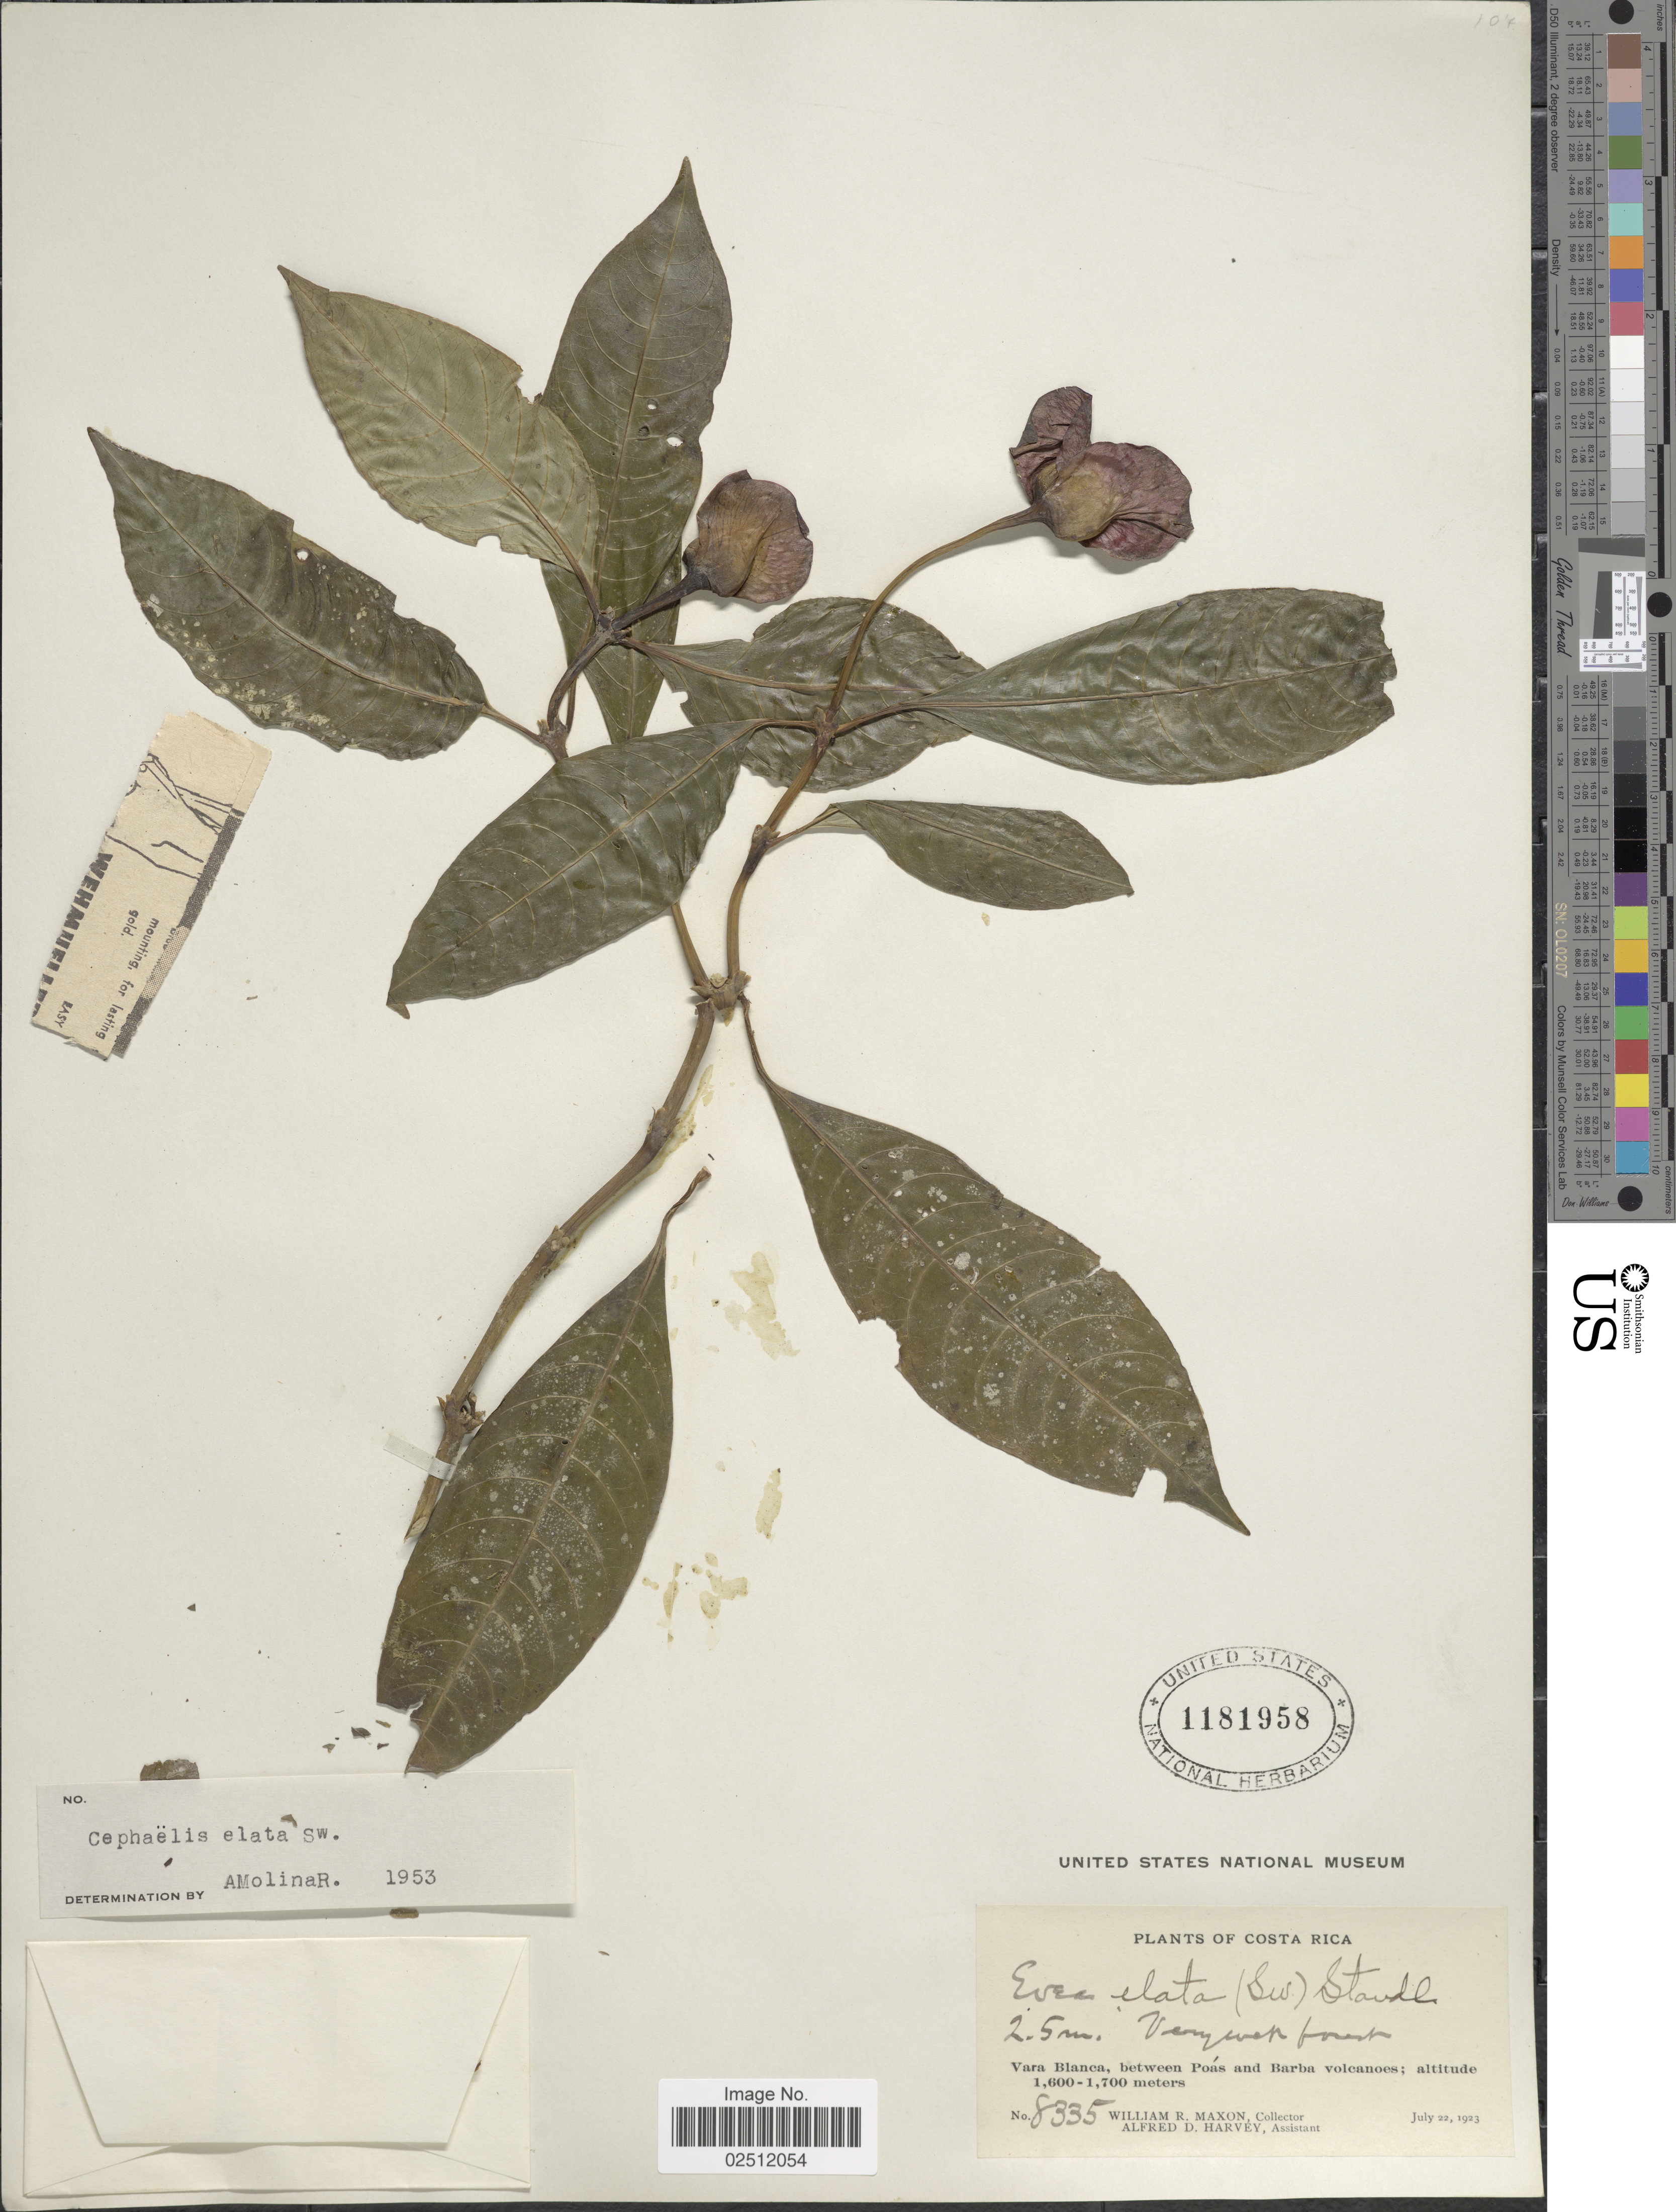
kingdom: Plantae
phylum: Tracheophyta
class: Magnoliopsida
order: Gentianales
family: Rubiaceae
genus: Psychotria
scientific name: Psychotria elata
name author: (Sw.) Hammel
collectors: W. R. Maxon & A. D. Harvey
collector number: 8335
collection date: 1923-07-22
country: Costa Rica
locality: Very wet forest, Vara Blanca, between Poás and Barba volcanoes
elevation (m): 1600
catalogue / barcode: US 1181958